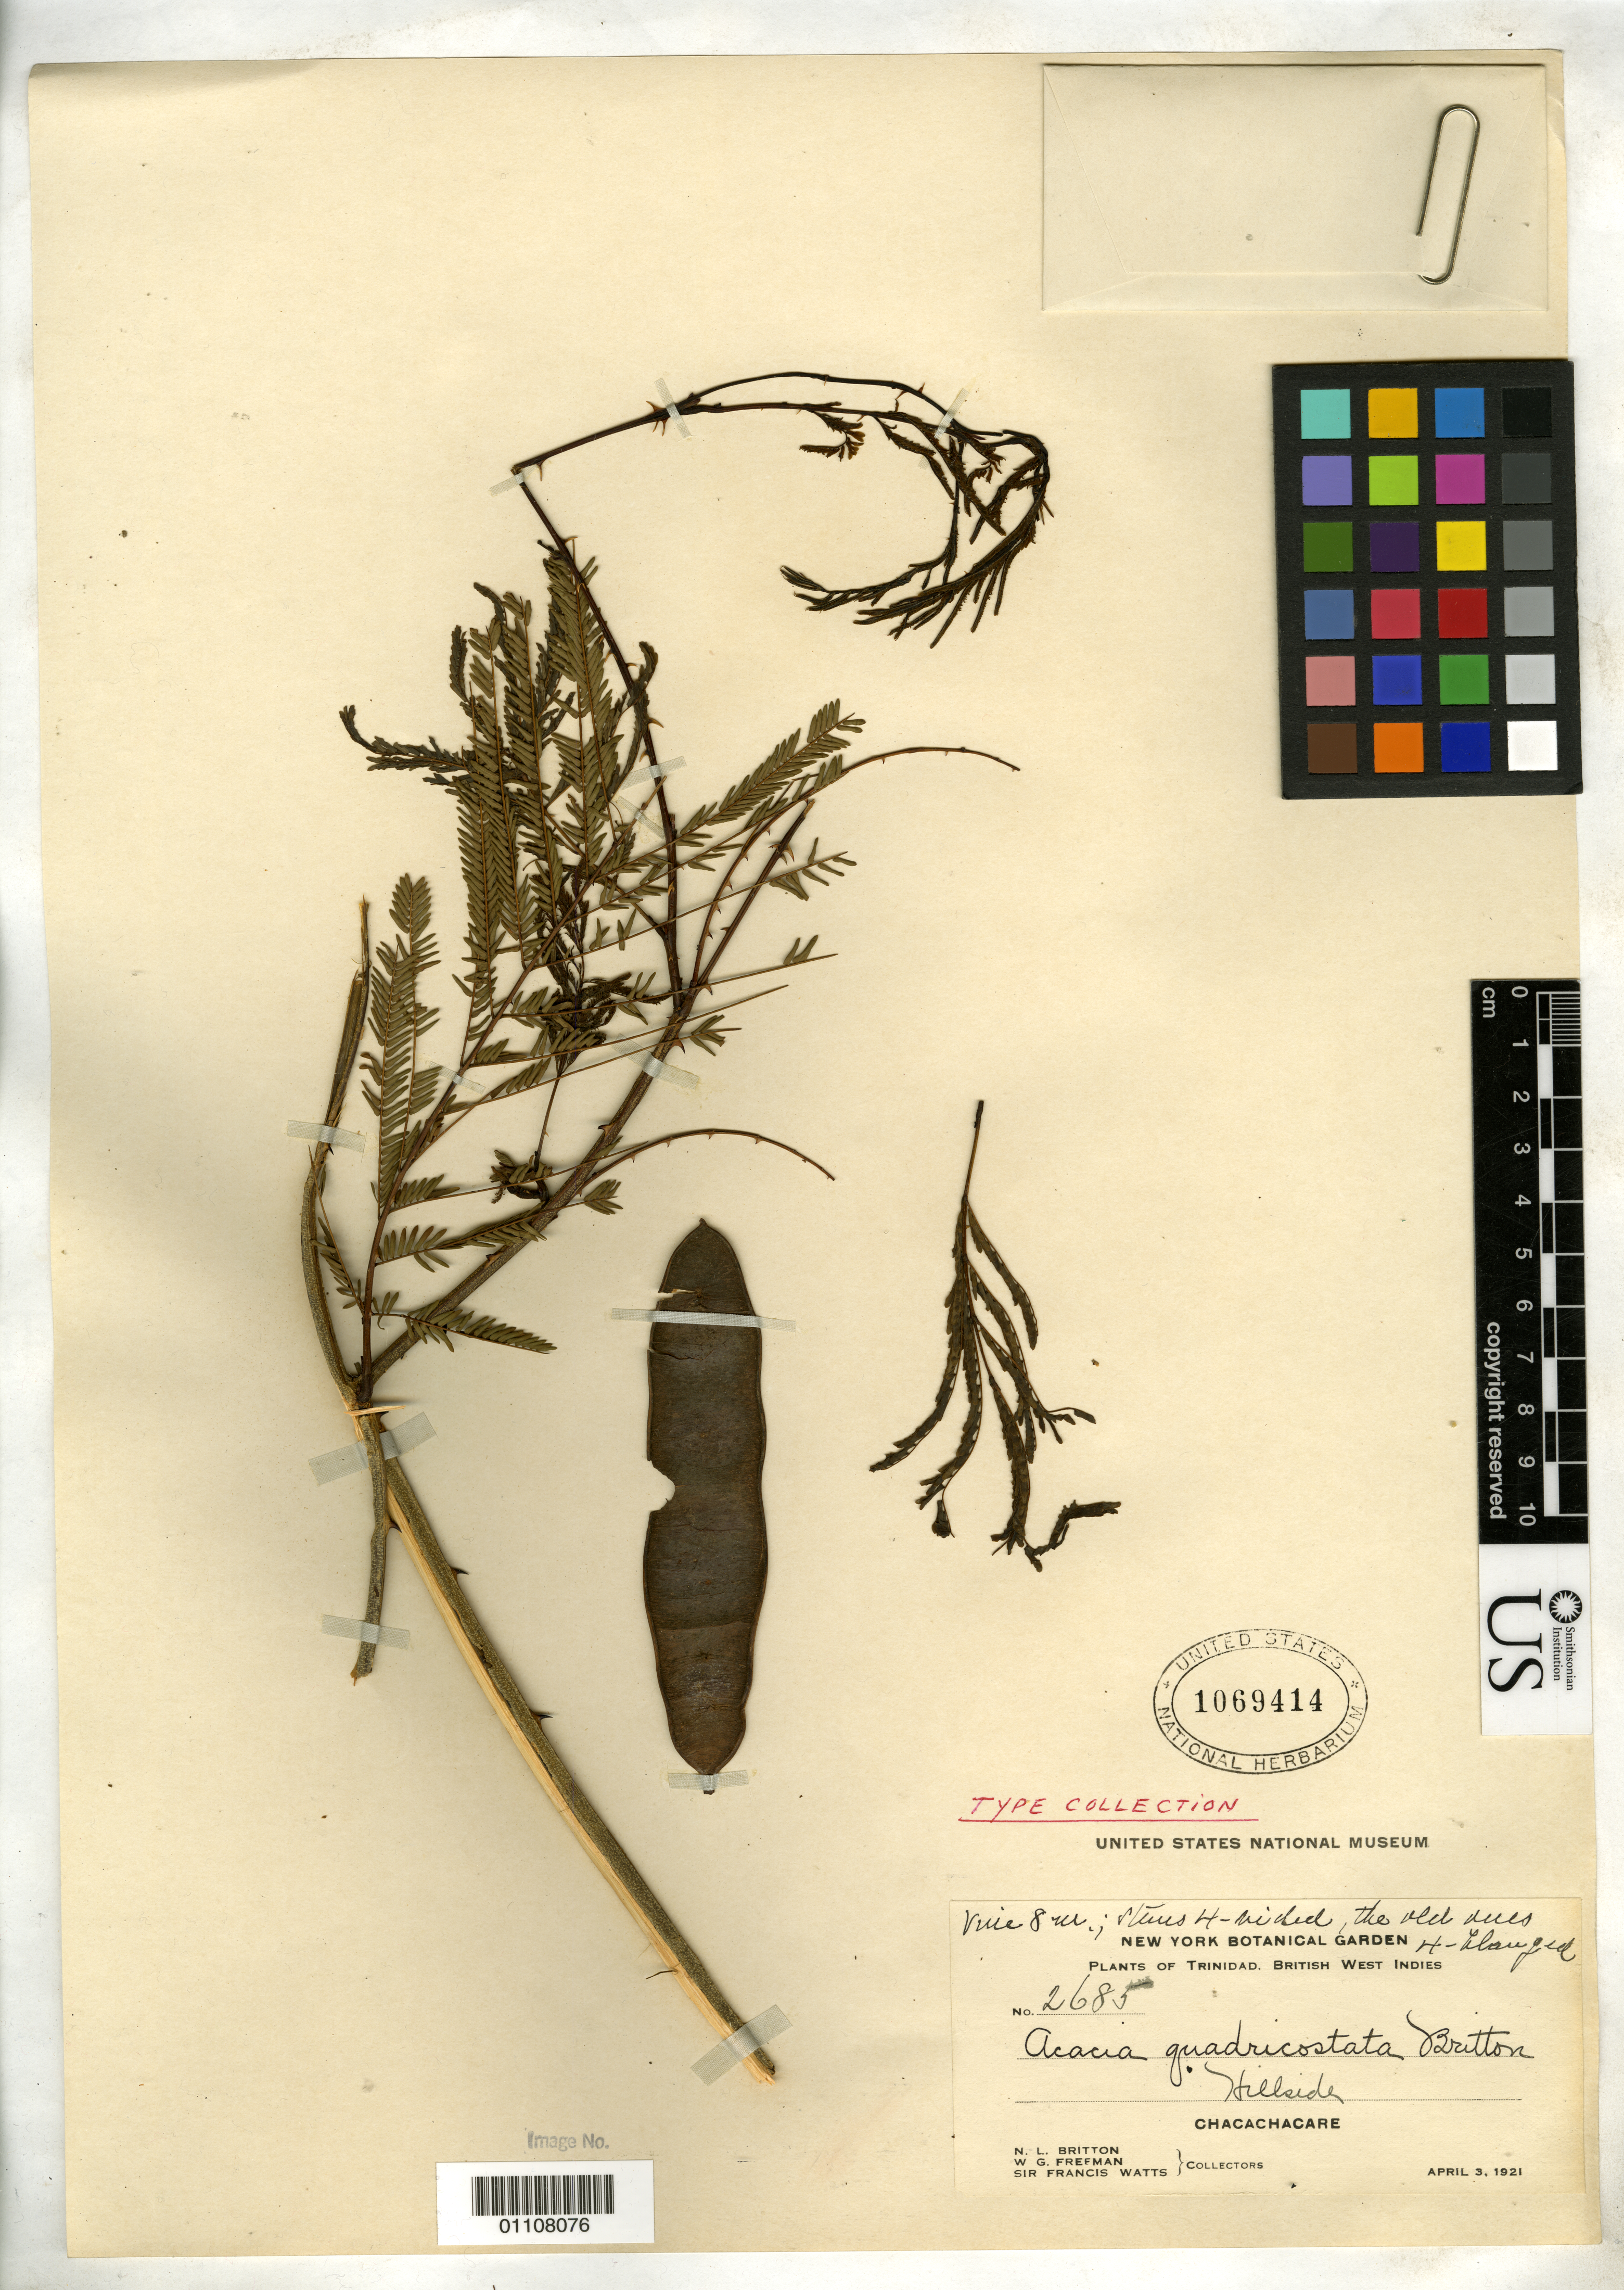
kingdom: Plantae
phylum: Tracheophyta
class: Magnoliopsida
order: Fabales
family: Fabaceae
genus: Acacia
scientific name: Acacia quadricostata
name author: Britton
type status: Type Collection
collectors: N. Britton, W. Freeman & F. Watts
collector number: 2685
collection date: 1921-04-03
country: Trinidad and Tobago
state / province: Diego Martin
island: Chacachacare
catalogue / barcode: US 1069414